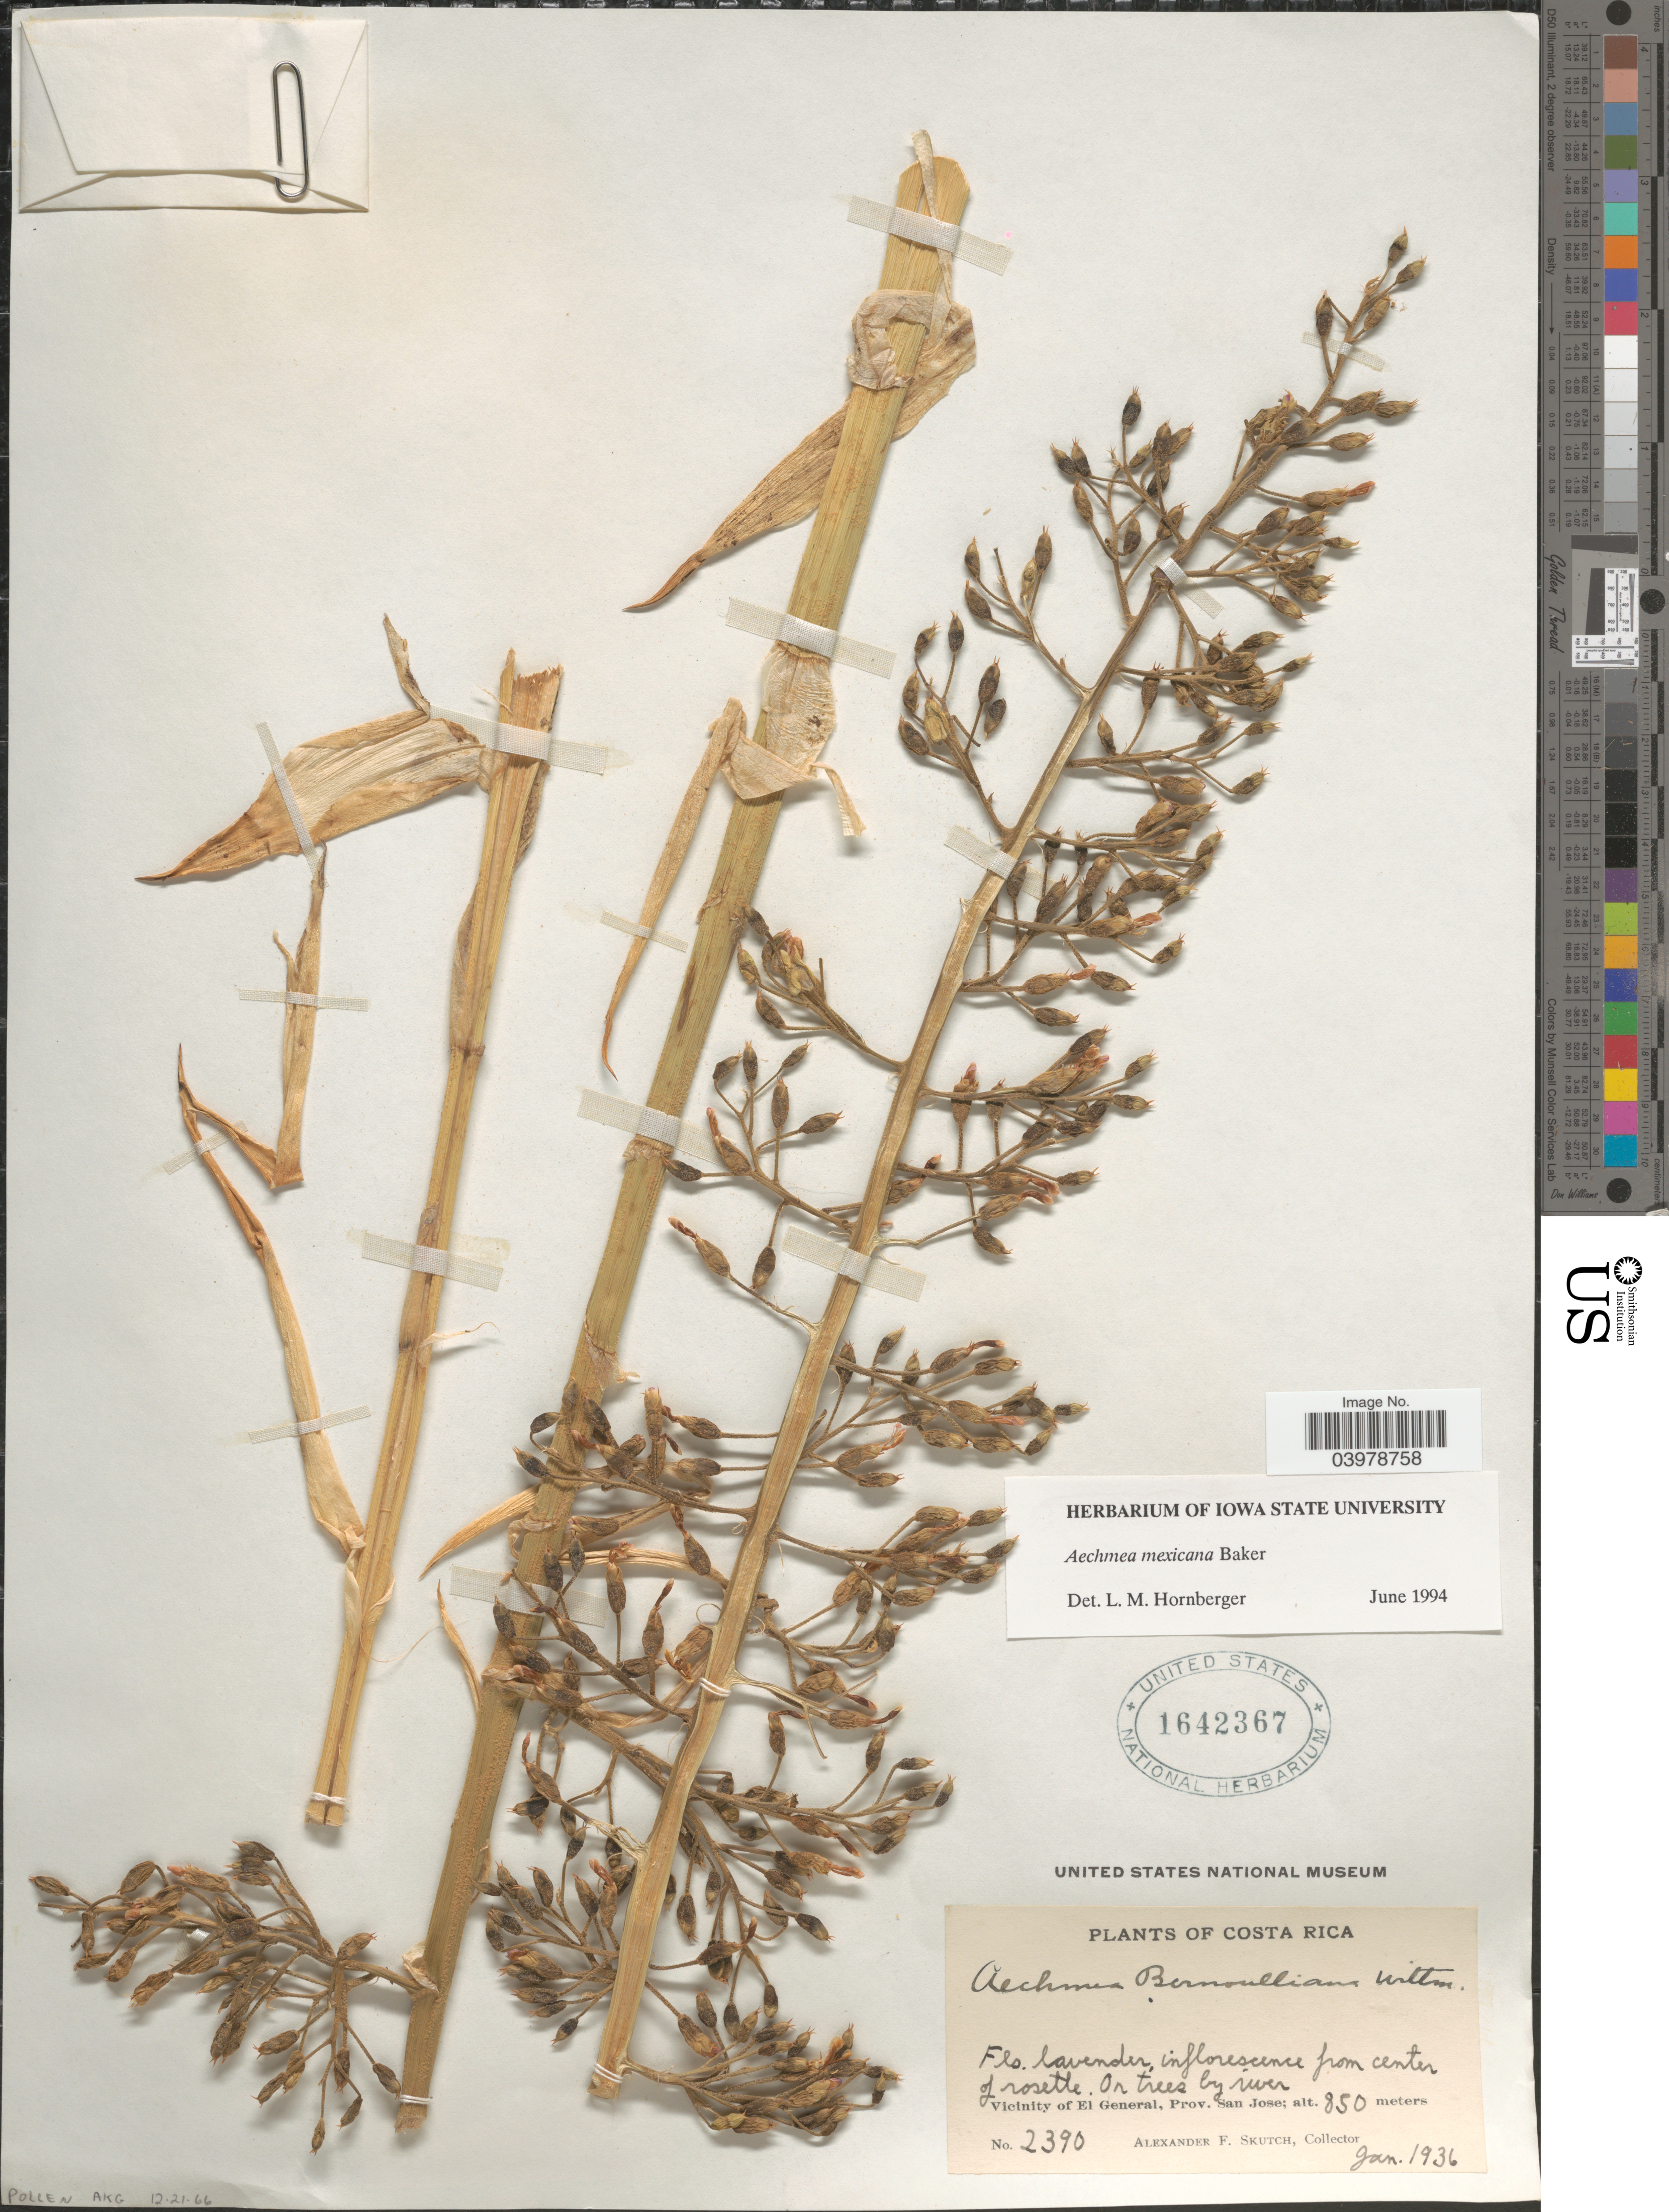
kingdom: Plantae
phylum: Tracheophyta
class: Liliopsida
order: Poales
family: Bromeliaceae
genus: Aechmea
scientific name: Aechmea mexicana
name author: Baker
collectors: A. F. Skutch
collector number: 2390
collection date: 1936-01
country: Costa Rica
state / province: San José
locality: Vicinity of El General.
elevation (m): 850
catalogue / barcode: US 1642367